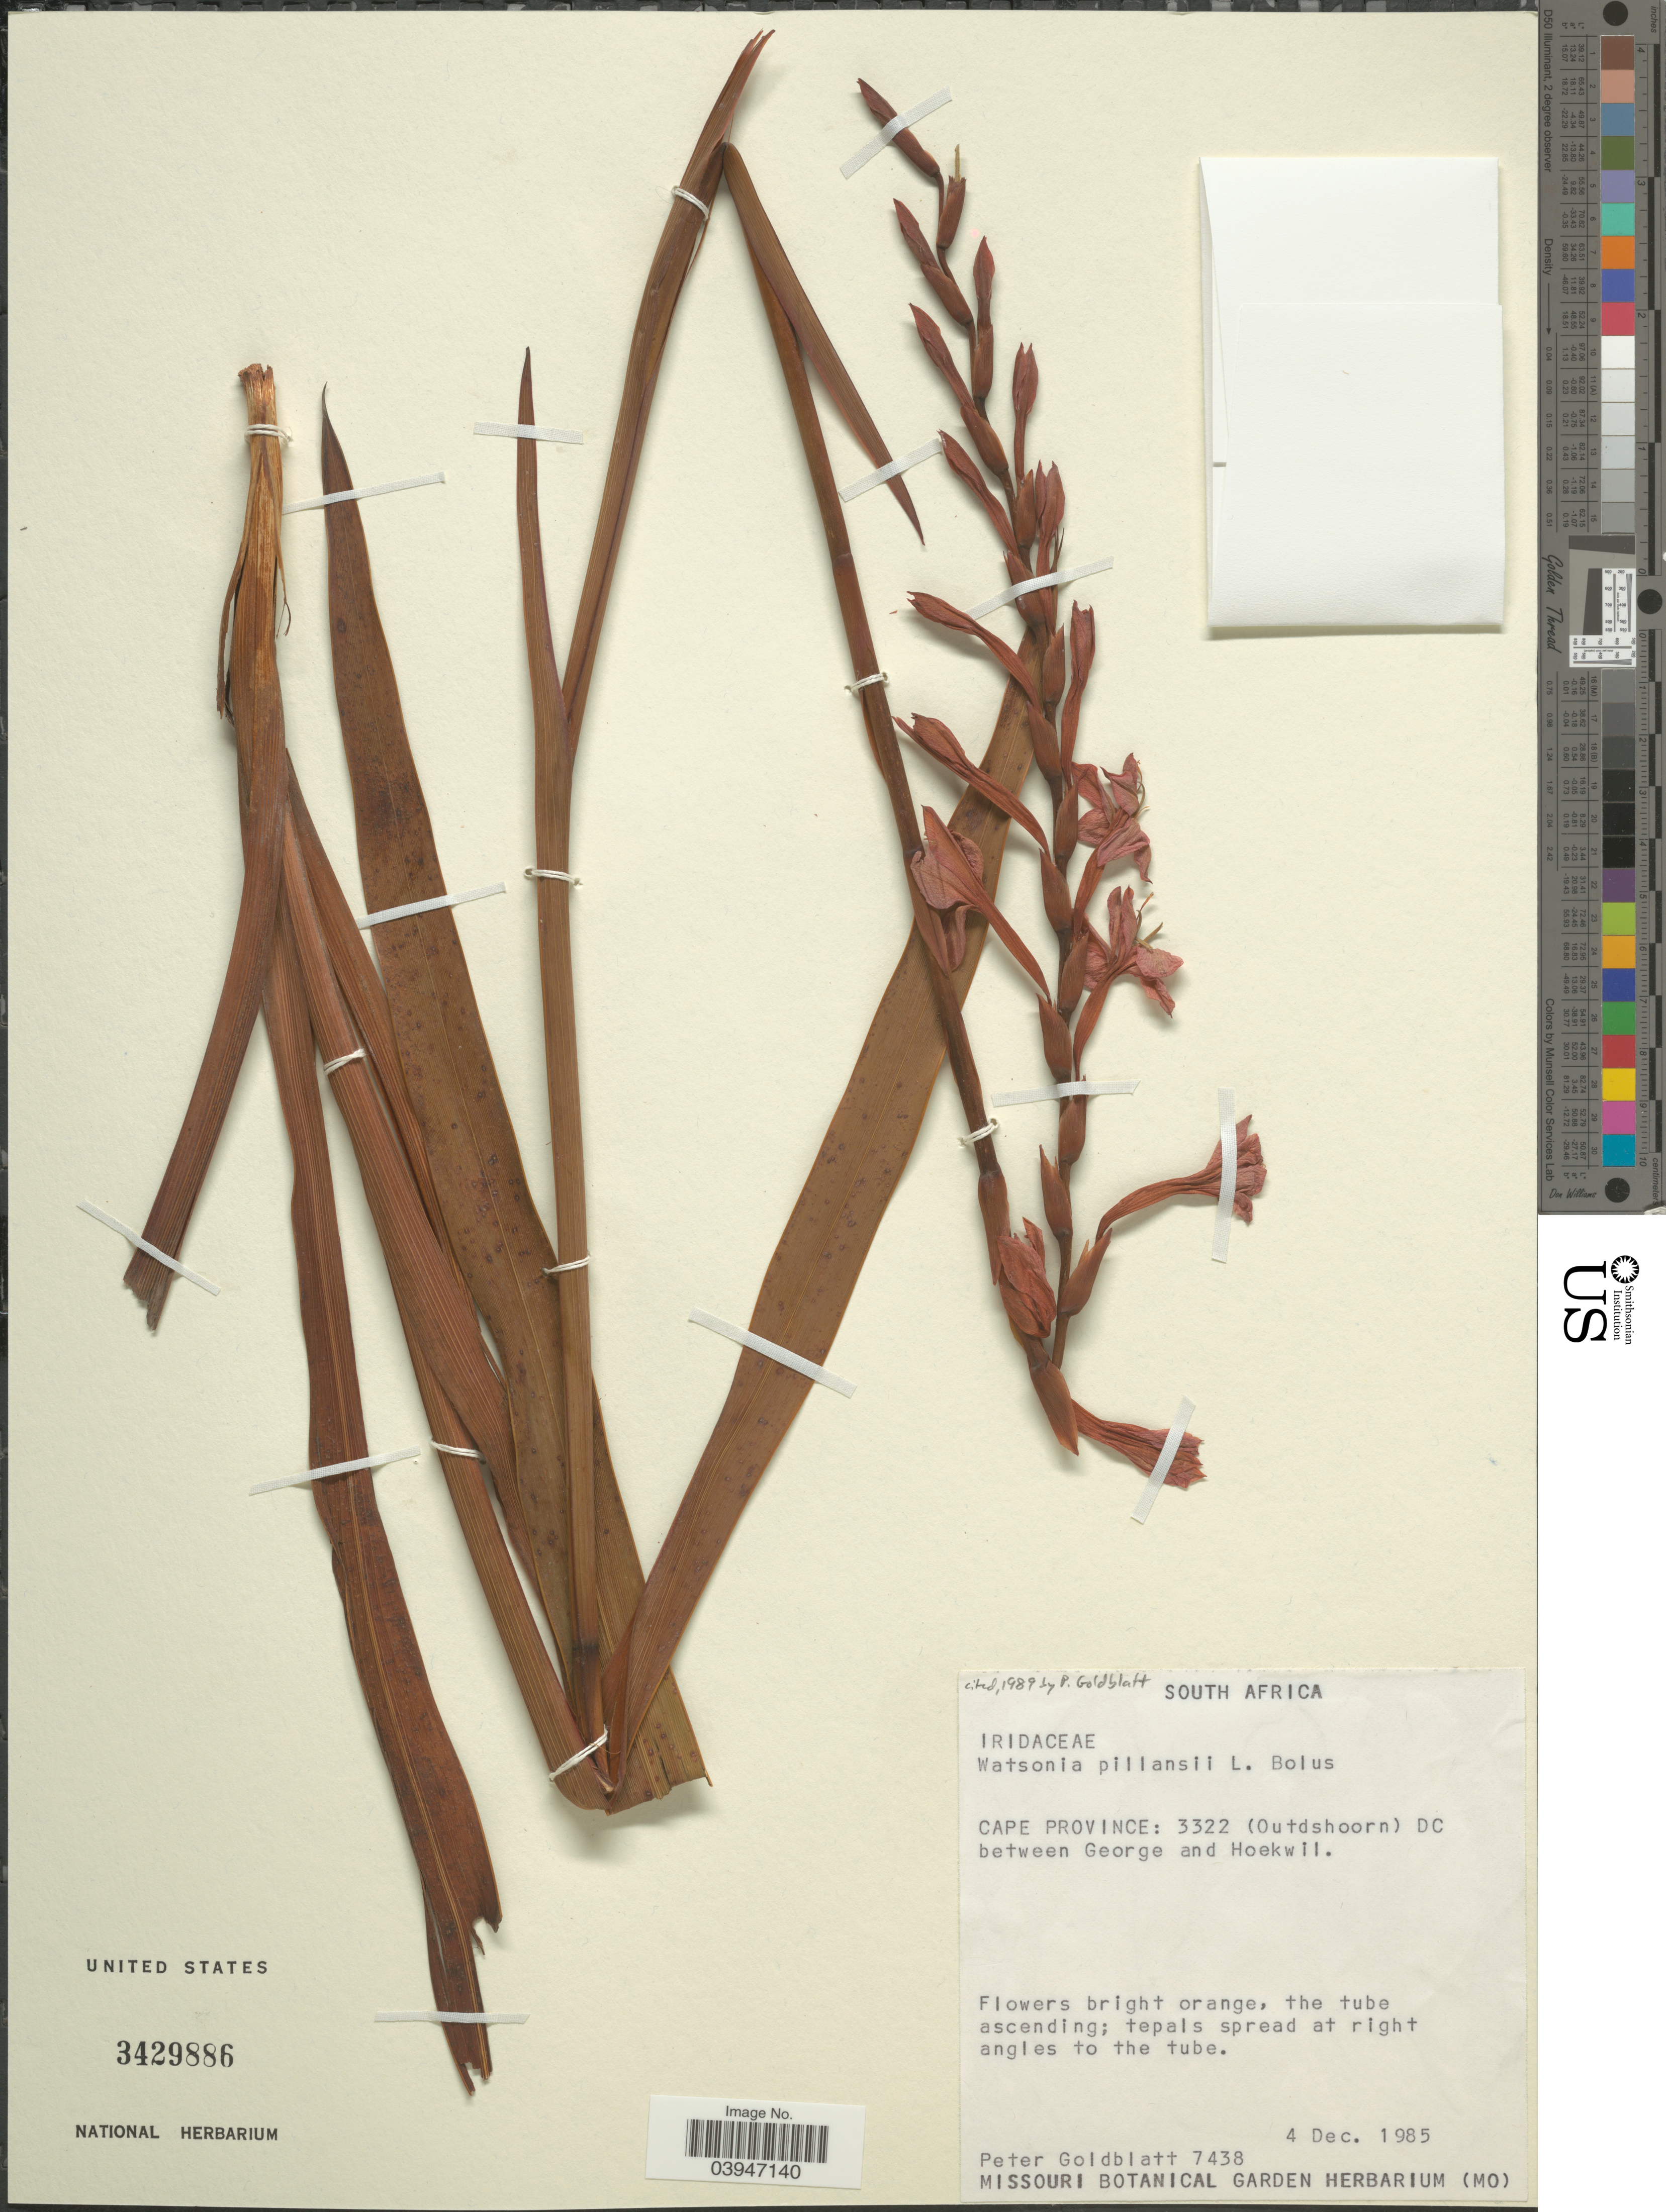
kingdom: Plantae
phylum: Tracheophyta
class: Liliopsida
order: Asparagales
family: Iridaceae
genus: Watsonia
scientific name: Watsonia pillansii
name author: L. Bolus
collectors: P. Goldblatt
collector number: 7438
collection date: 1985-12-04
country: South Africa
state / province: Western Cape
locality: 3322 (Outdshoorn) DC between George and Hoekwil.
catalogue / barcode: US 3429886